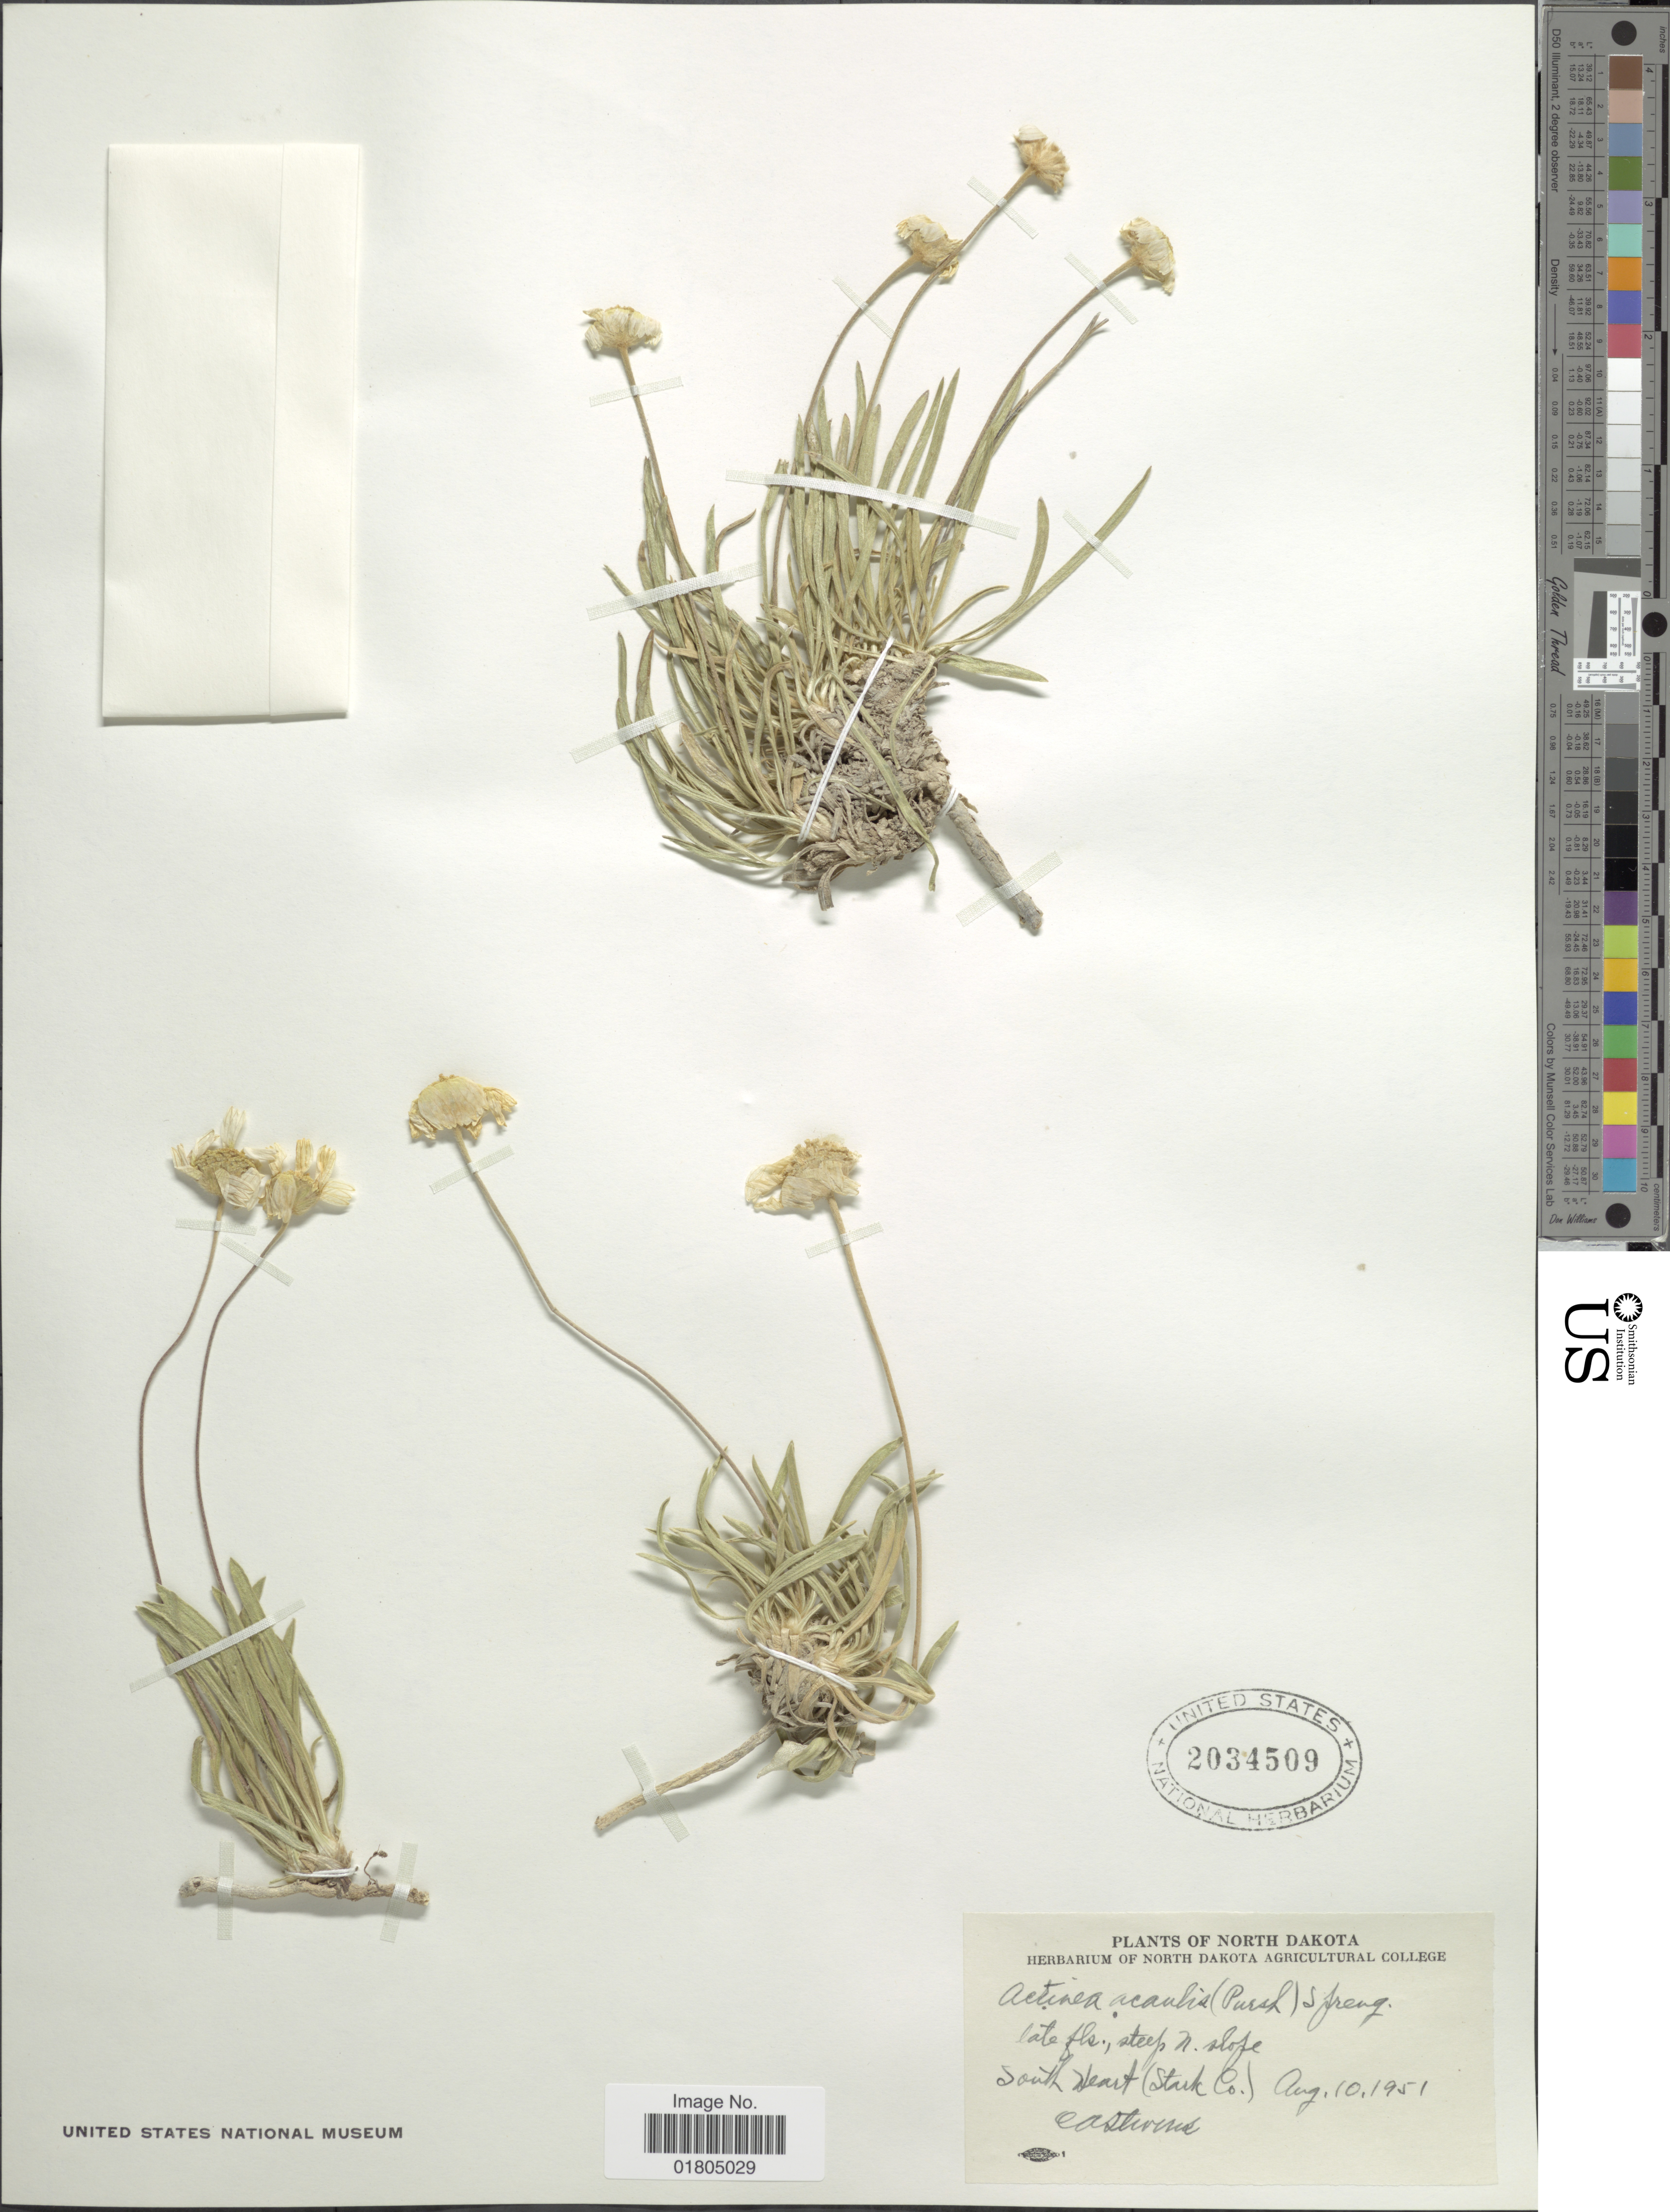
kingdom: Plantae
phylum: Tracheophyta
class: Magnoliopsida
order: Asterales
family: Asteraceae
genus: Actinea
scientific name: Actinea acaulis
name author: (Pursh) Spreng.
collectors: C. Stevens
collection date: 1951-08-10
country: United States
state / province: North Dakota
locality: South Heart (Stark Co.)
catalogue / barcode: US 2034509